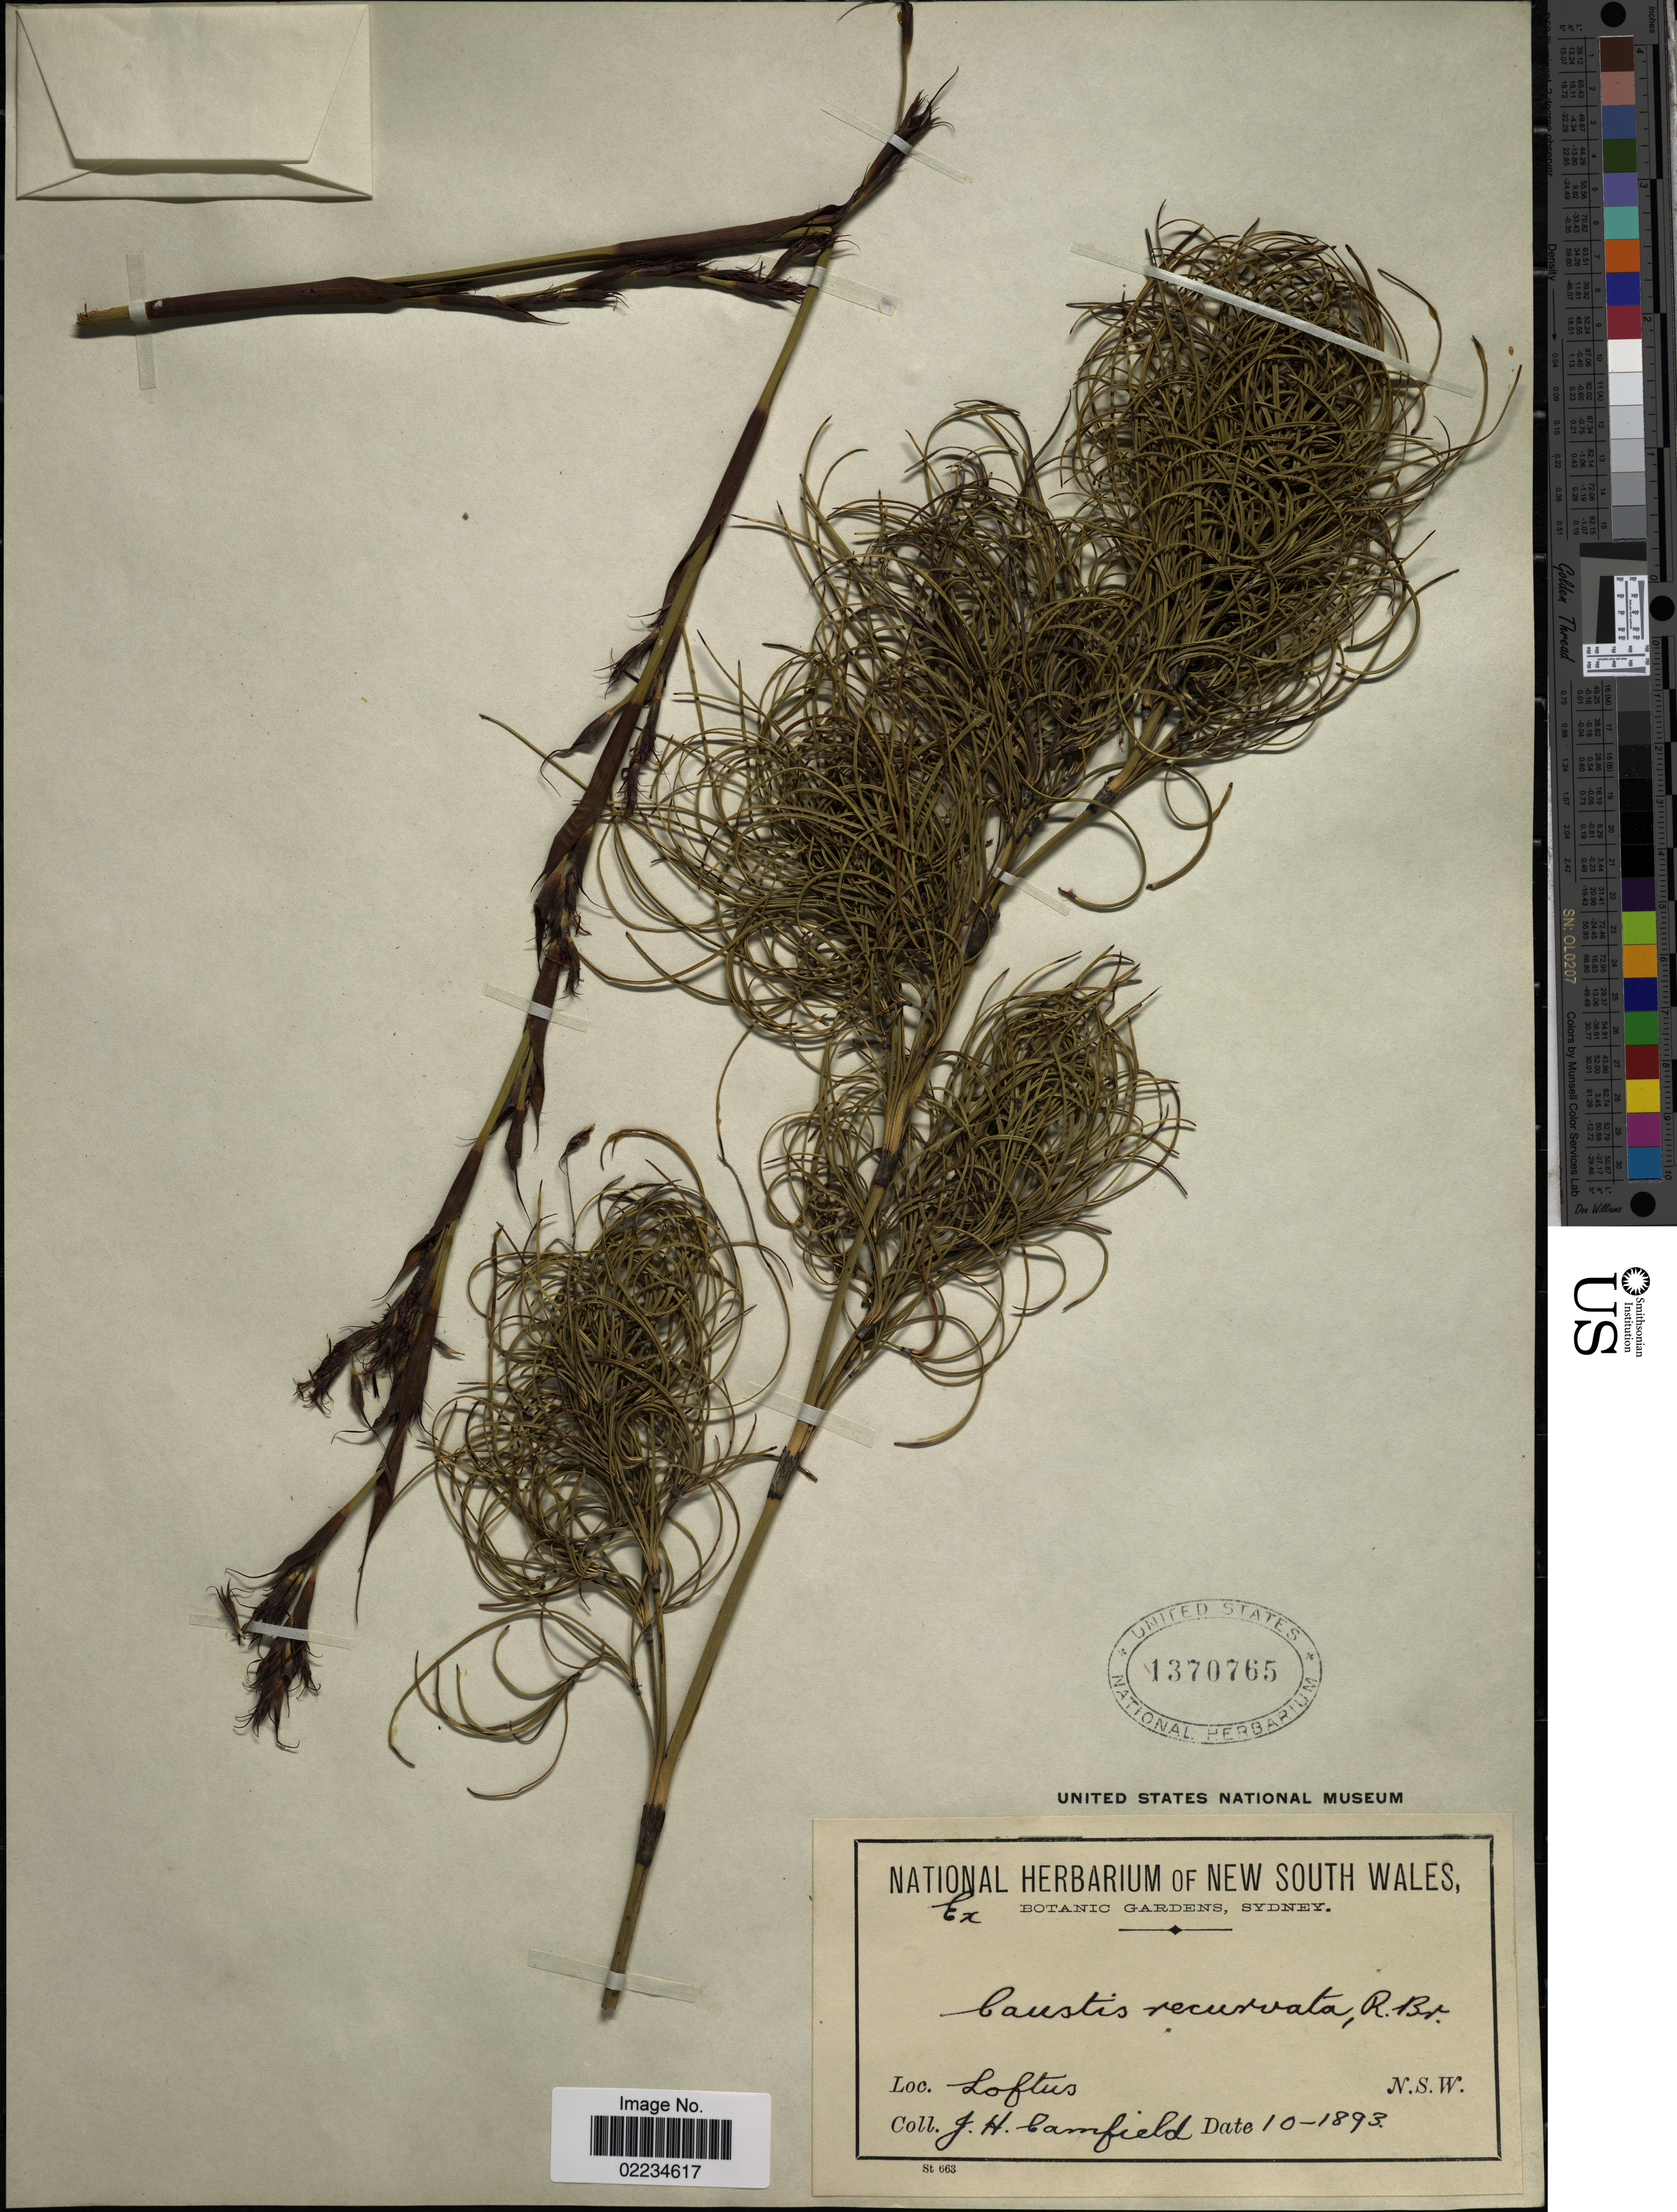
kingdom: Plantae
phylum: Tracheophyta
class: Liliopsida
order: Poales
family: Cyperaceae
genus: Caustis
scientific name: Caustis recurvata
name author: Spreng.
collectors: J. Camfield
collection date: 1893-10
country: Australia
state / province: New South Wales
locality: Loftus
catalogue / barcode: US 1370765